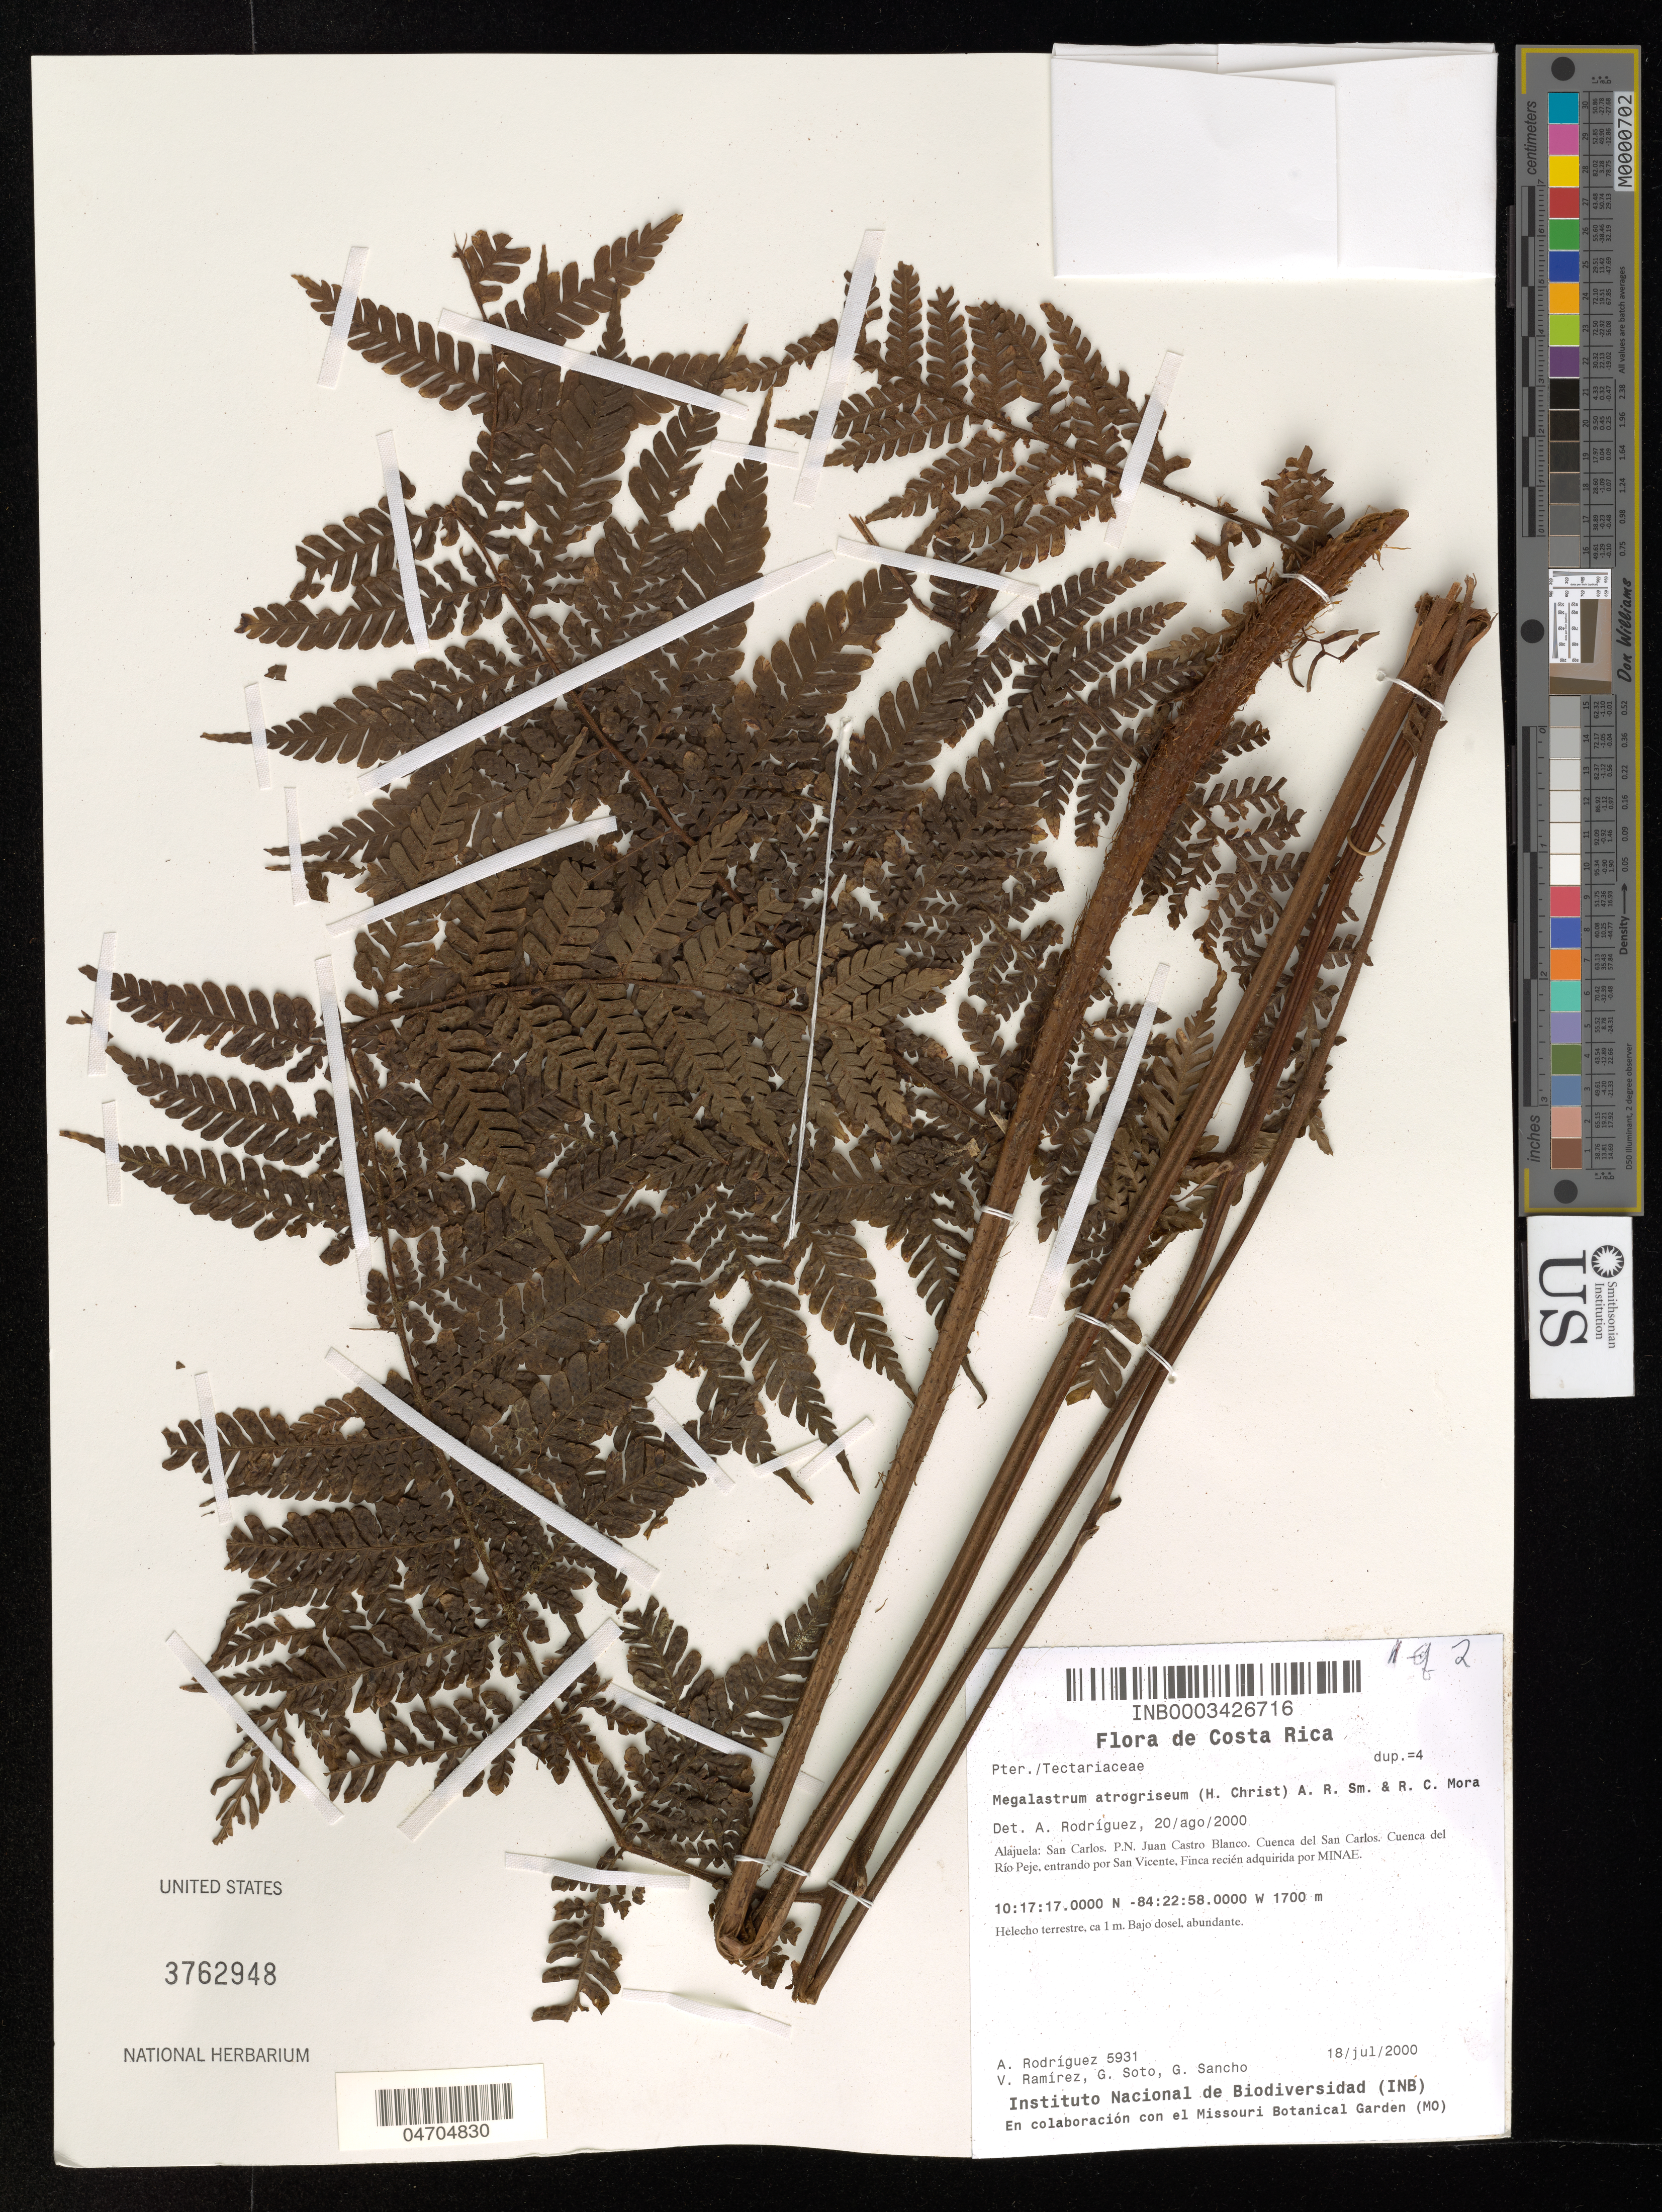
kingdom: Plantae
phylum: Tracheophyta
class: Polypodiopsida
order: Polypodiales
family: Dryopteridaceae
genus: Megalastrum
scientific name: Megalastrum atrogriseum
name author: (C. Chr.) A.R. Sm. & R.C. Moran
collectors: A. Rodríguez, V. Ramirez, G. Soto & G. Sancho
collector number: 5931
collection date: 2000-07-18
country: Costa Rica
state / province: Alajuela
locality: San Carlos. P. N. Juan Castro Blanco. Cuenca del San Carlos. Cuenca del Río Peje, entrando por San Vicente, Finca recién adquirida por MINAE.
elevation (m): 1700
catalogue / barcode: US 3762948